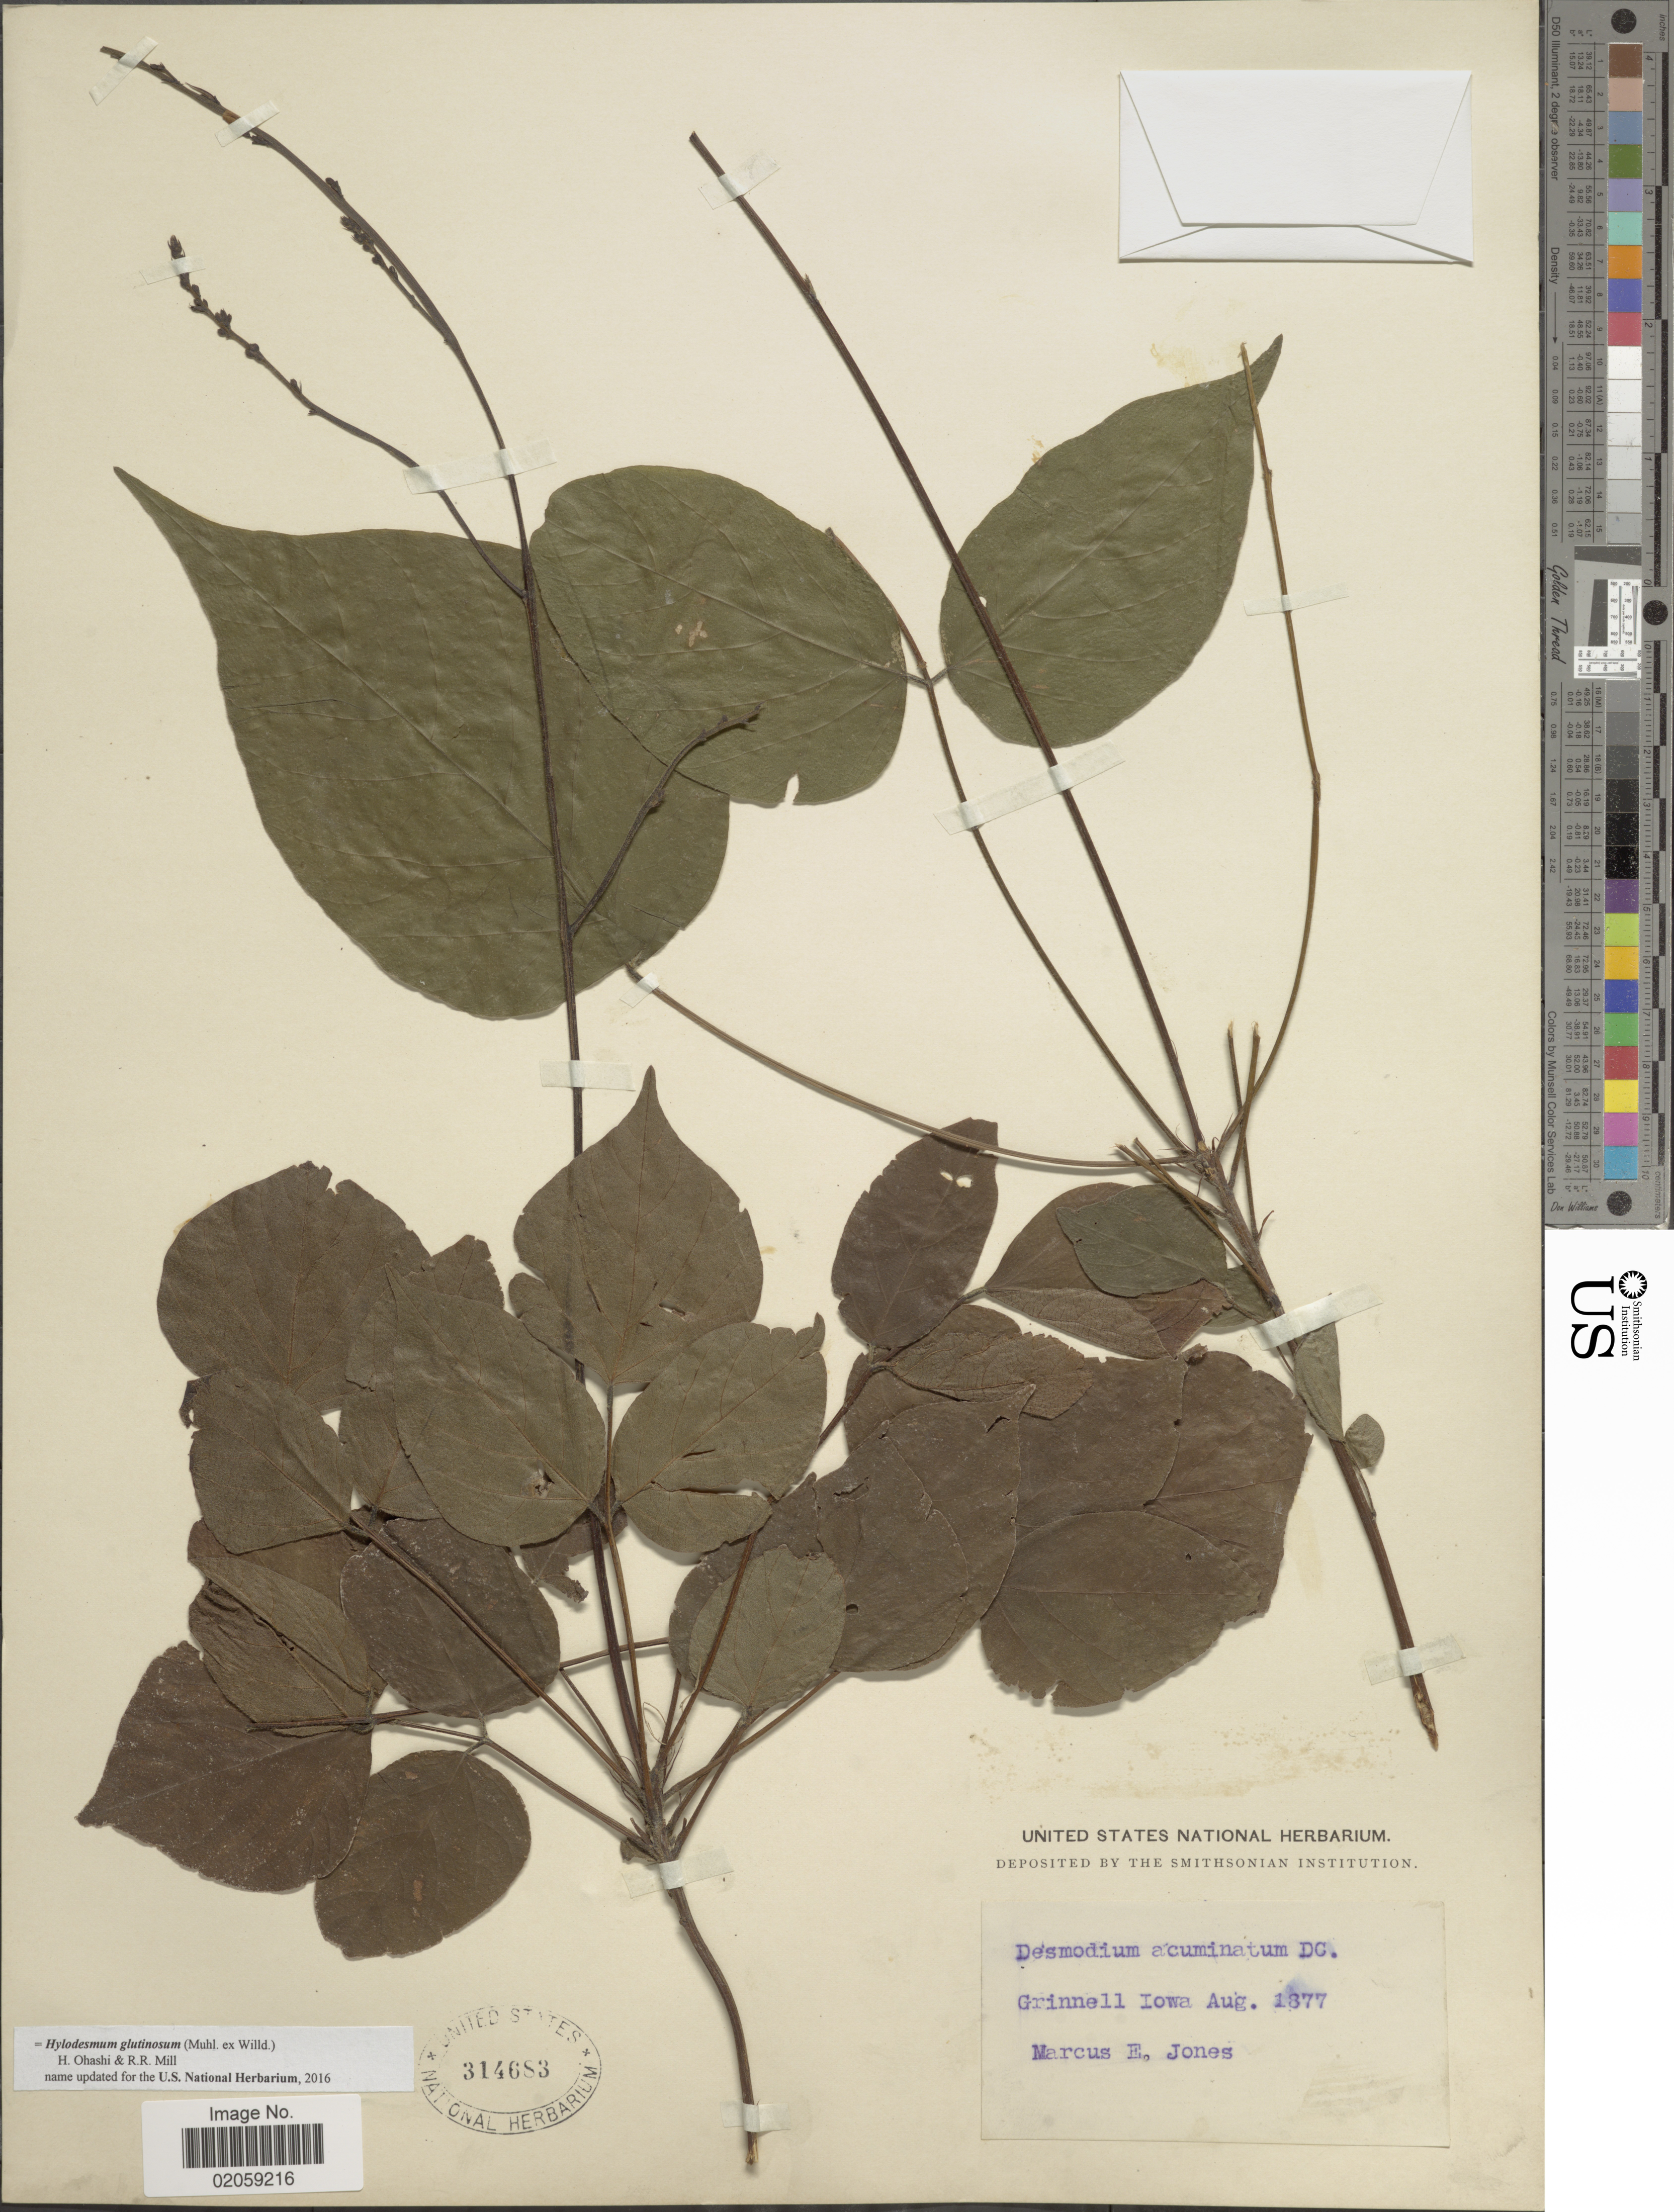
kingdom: Plantae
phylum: Tracheophyta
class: Magnoliopsida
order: Fabales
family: Fabaceae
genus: Hylodesmum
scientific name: Hylodesmum glutinosum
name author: (Muhl. ex Willd.) H. Ohashi & R.R. Mill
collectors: M. E. Jones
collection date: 1877-08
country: United States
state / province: Iowa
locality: Grinnell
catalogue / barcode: US 314683